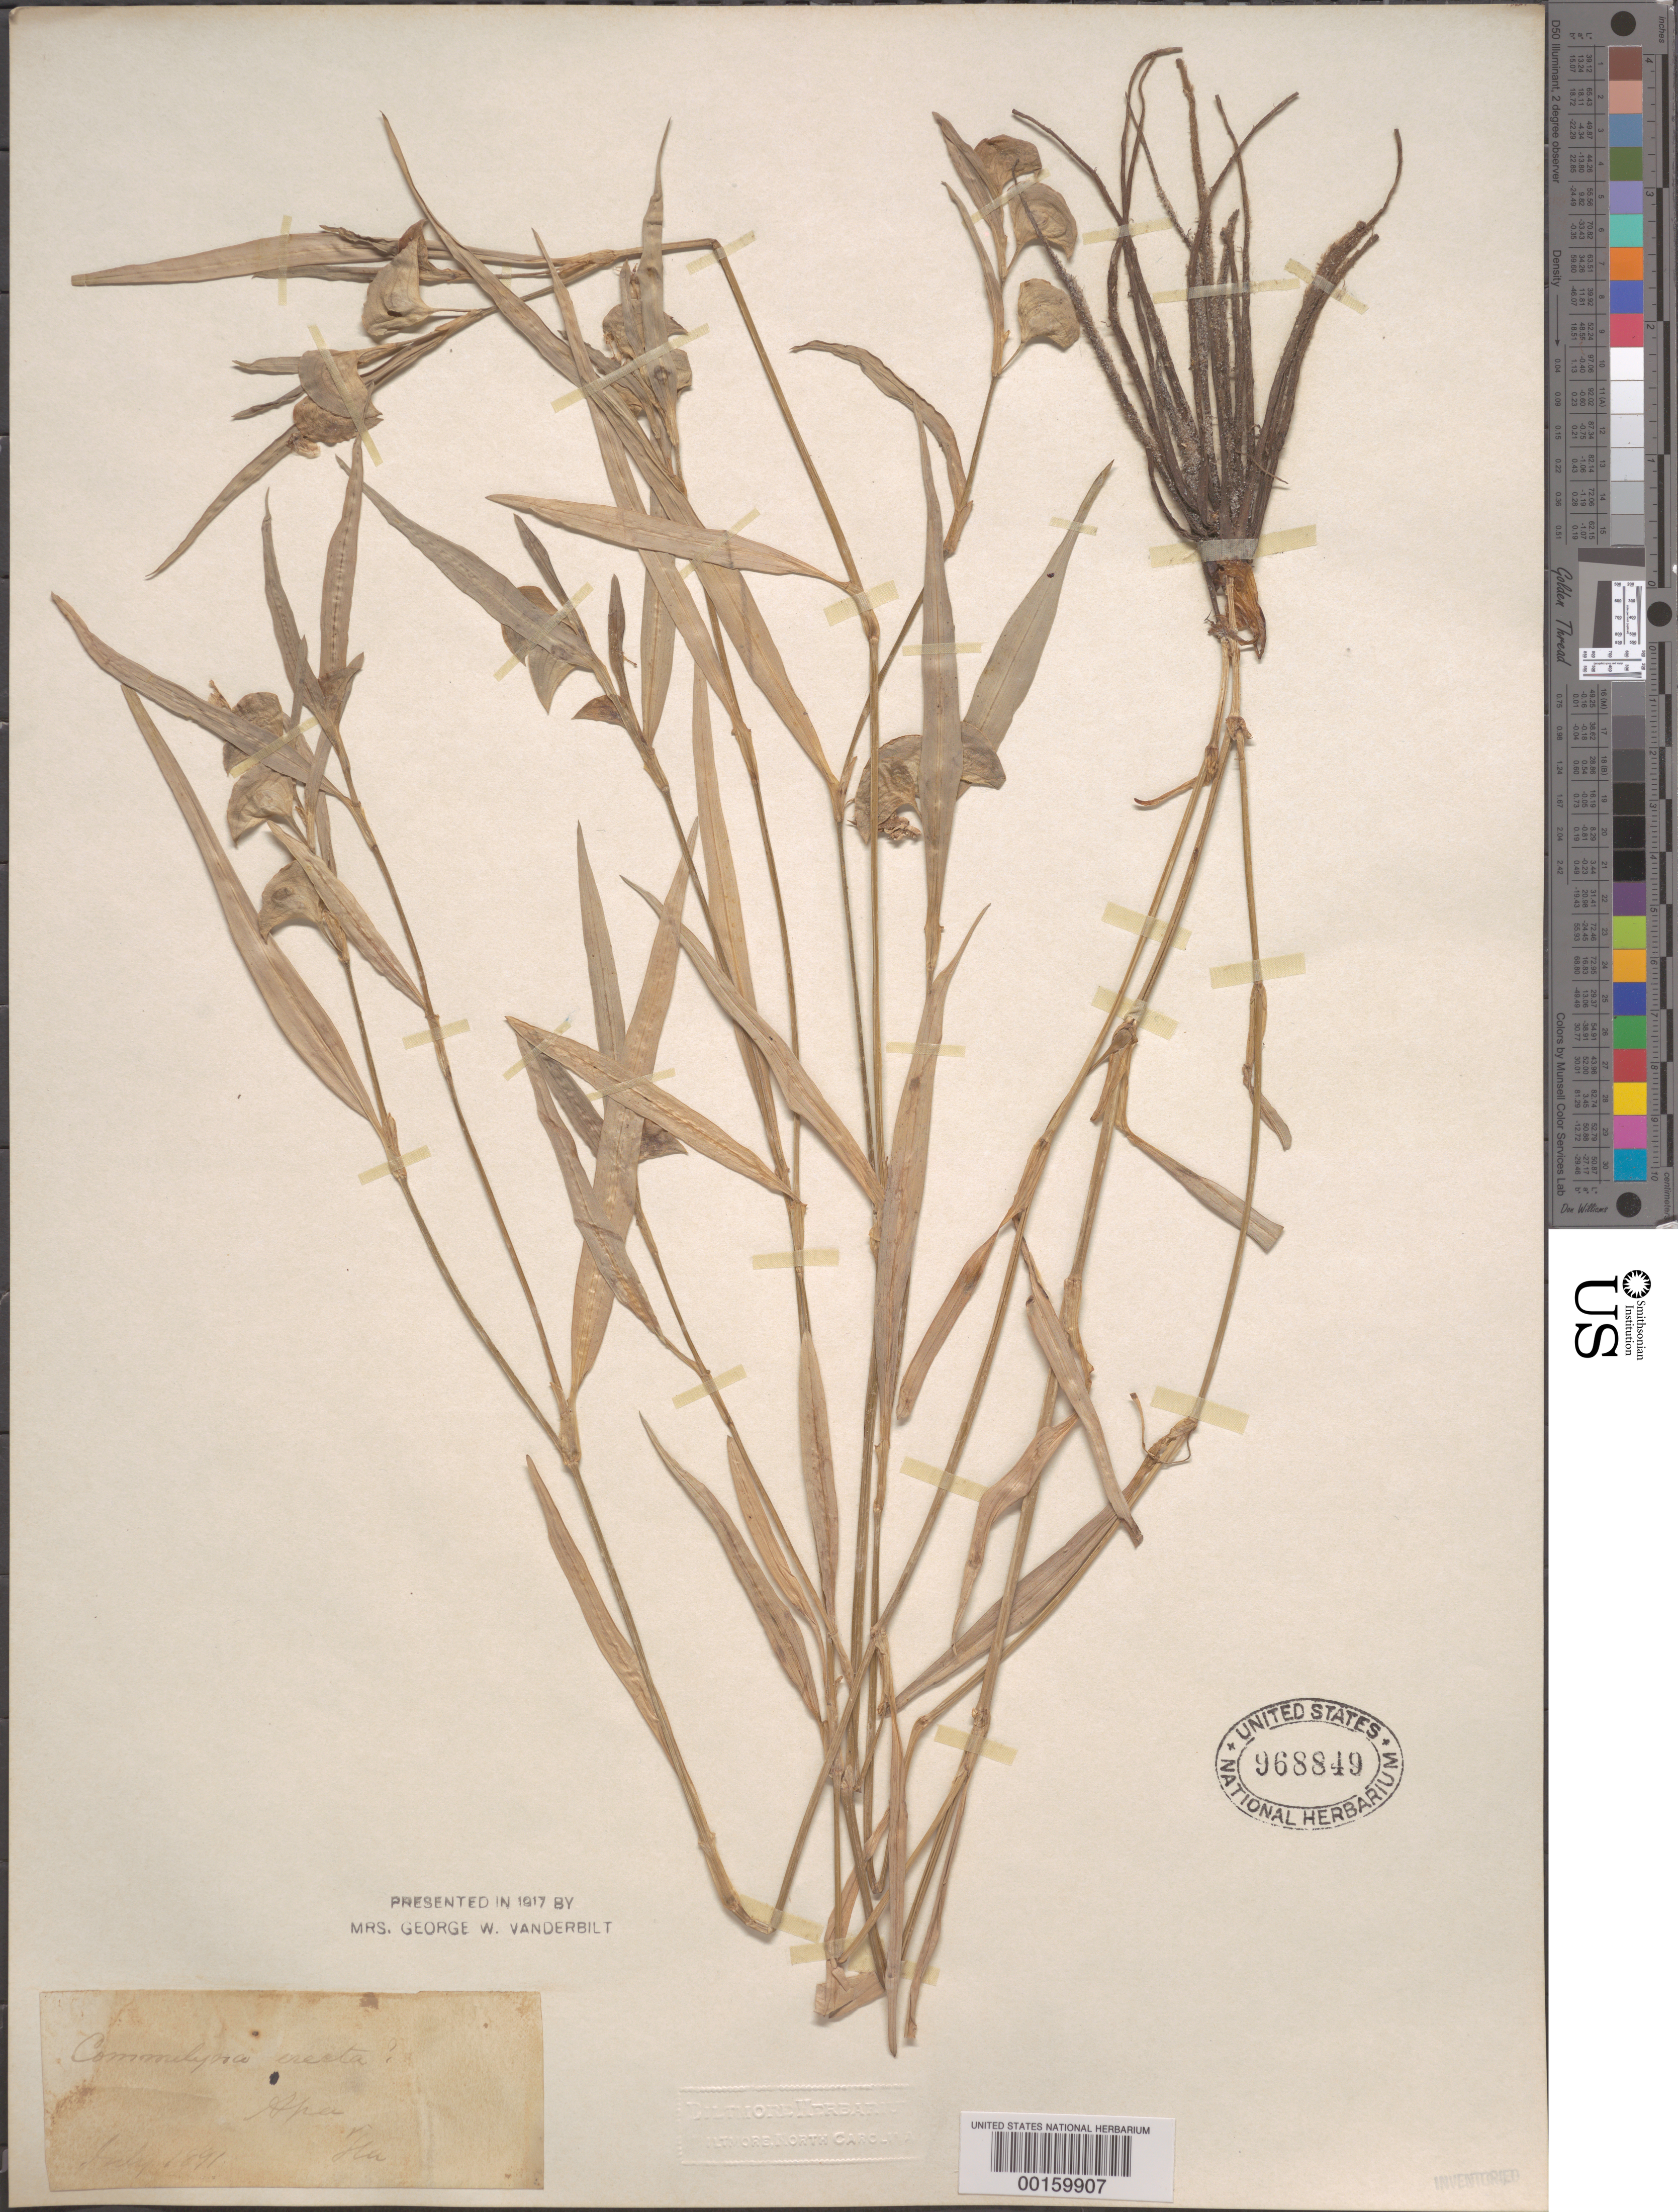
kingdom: Plantae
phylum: Tracheophyta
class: Liliopsida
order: Commelinales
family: Commelinaceae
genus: Commelina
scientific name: Commelina erecta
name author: L.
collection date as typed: Jul 1891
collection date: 1891-07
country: United States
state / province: Florida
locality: Apa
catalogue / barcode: US 968849